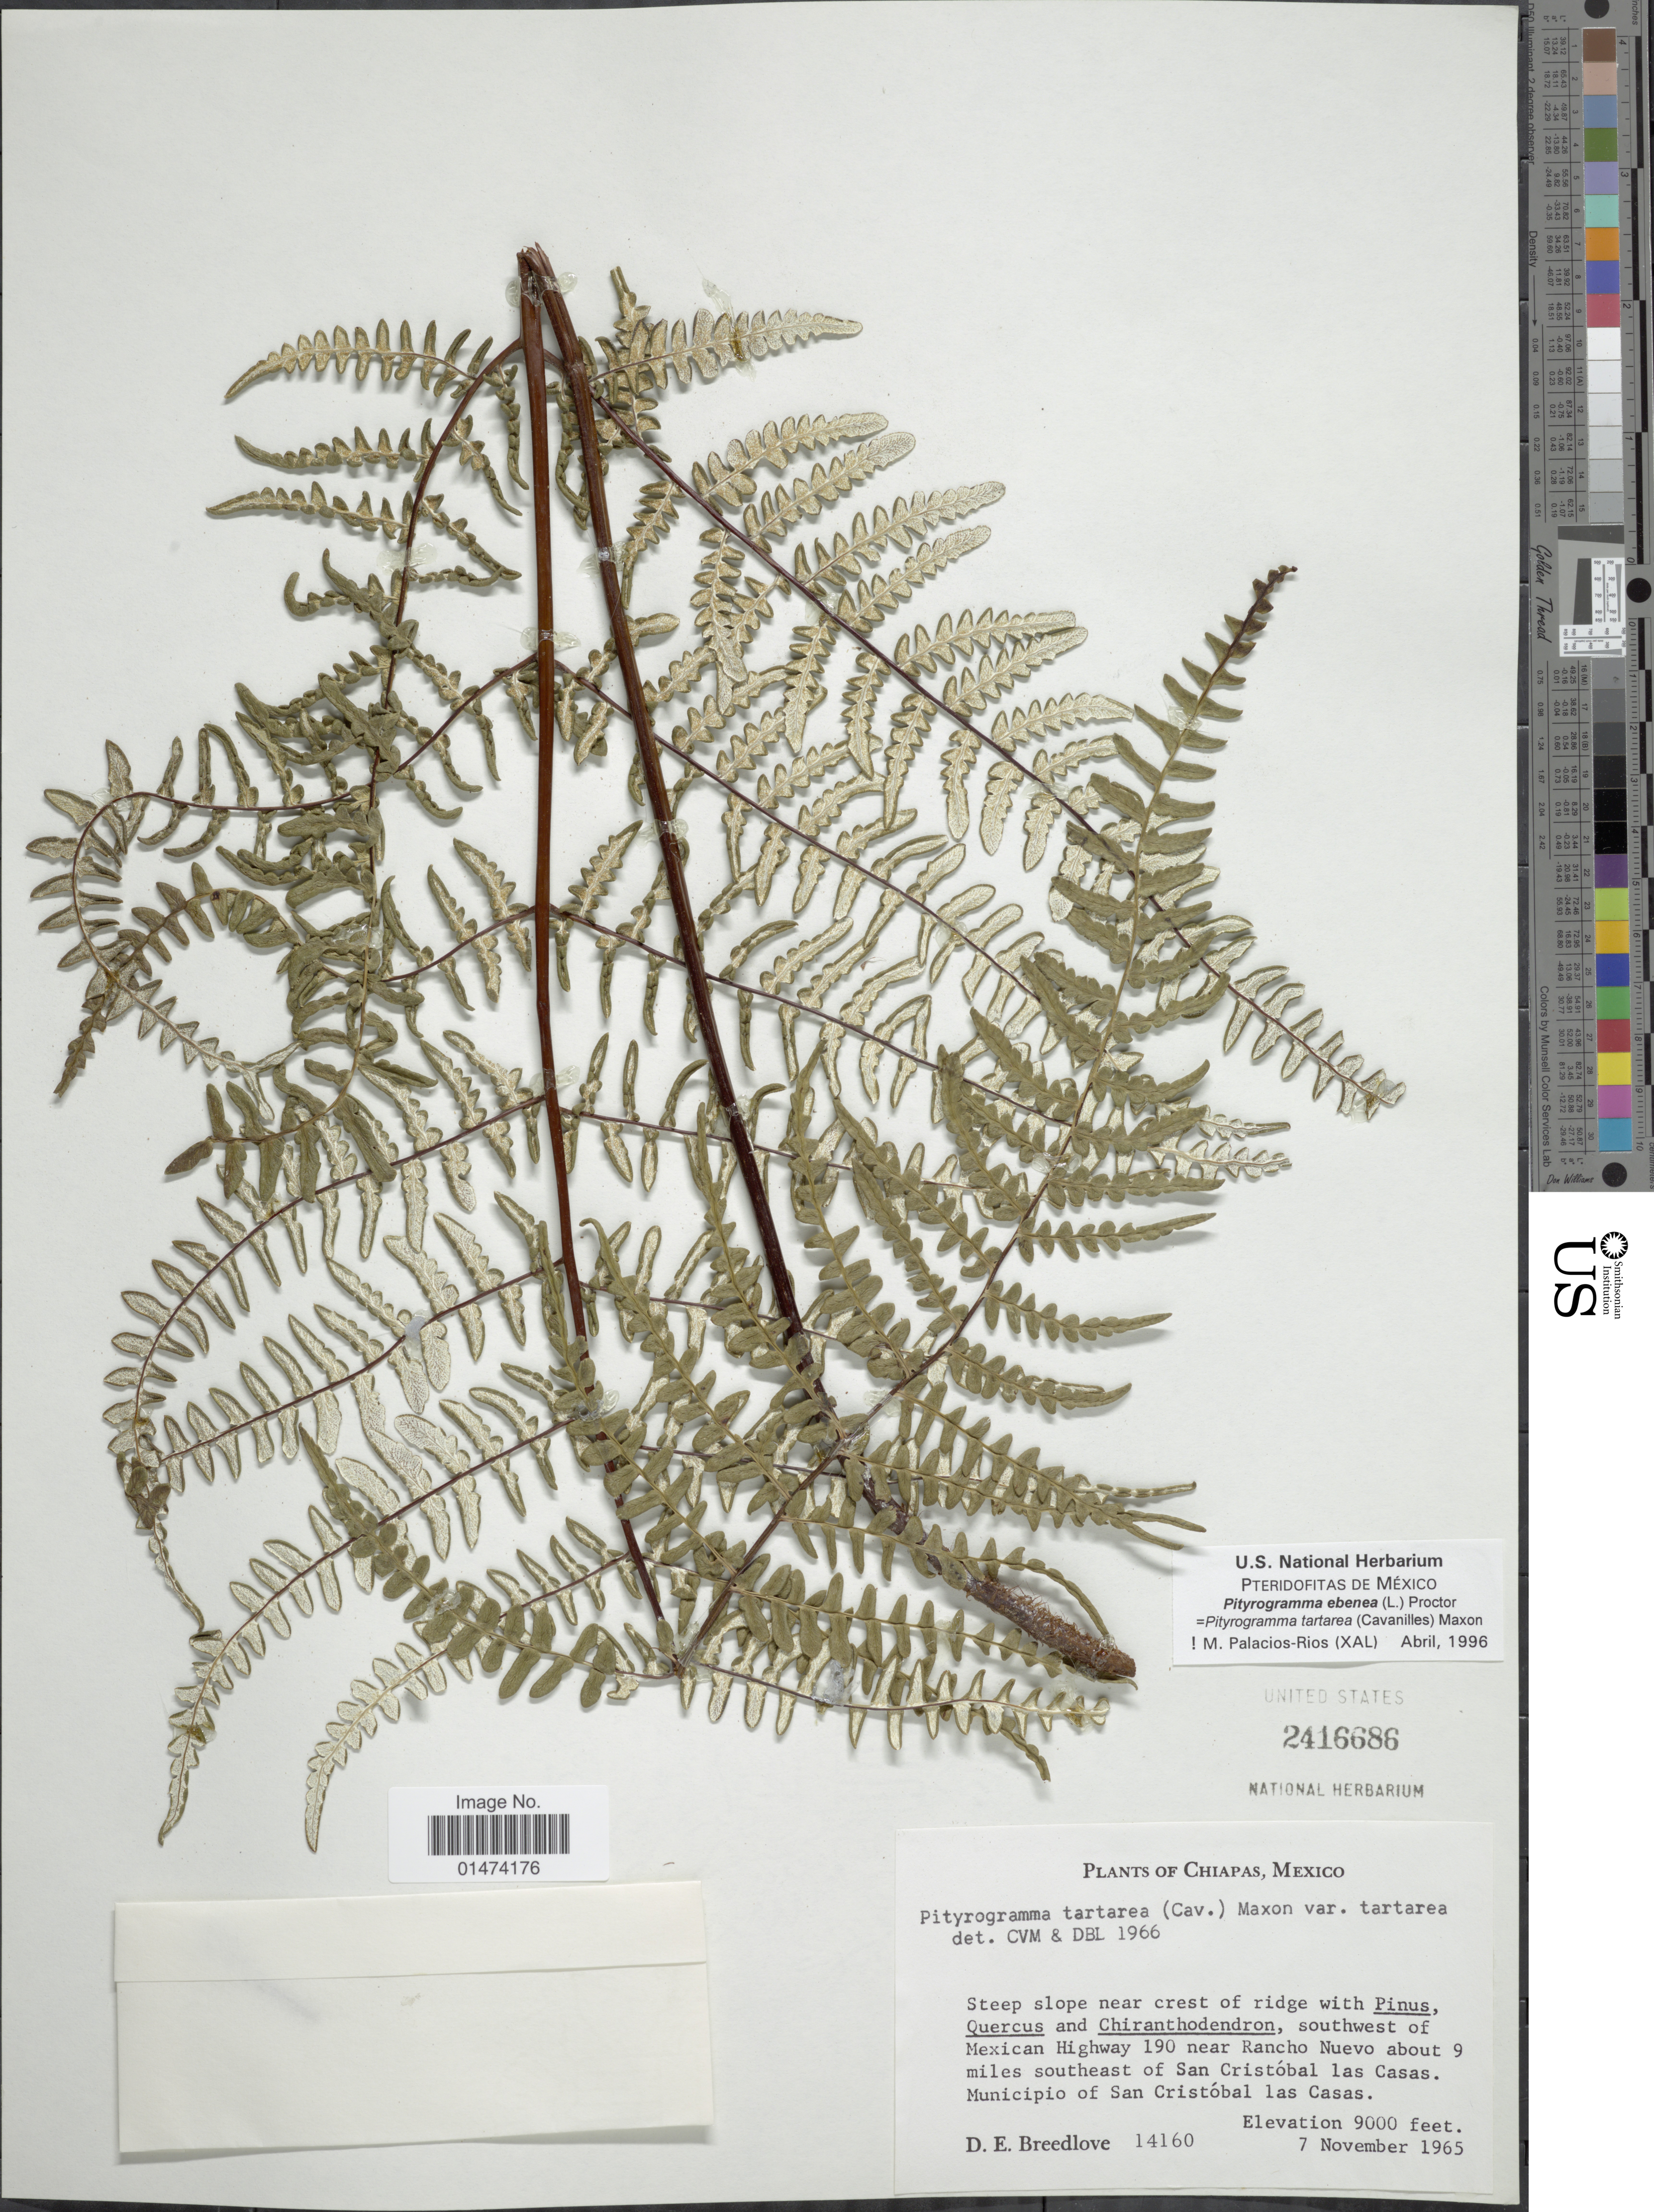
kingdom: Plantae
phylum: Tracheophyta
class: Polypodiopsida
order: Polypodiales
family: Pteridaceae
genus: Pityrogramma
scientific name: Pityrogramma tartarea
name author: (Cav.) Maxon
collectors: D. E. Breedlove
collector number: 14160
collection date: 1965-11-07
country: Mexico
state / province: Chiapas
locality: Steep slope near crest of ridge with Pinus, Quercus and Chiranthodendron, southwest of Mexican highway 190 near rancho Nuevo about 9 miles southeast of San Cristobal las Casas. Municipio of San Cristobal Las Casas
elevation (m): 2743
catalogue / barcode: US 2416686